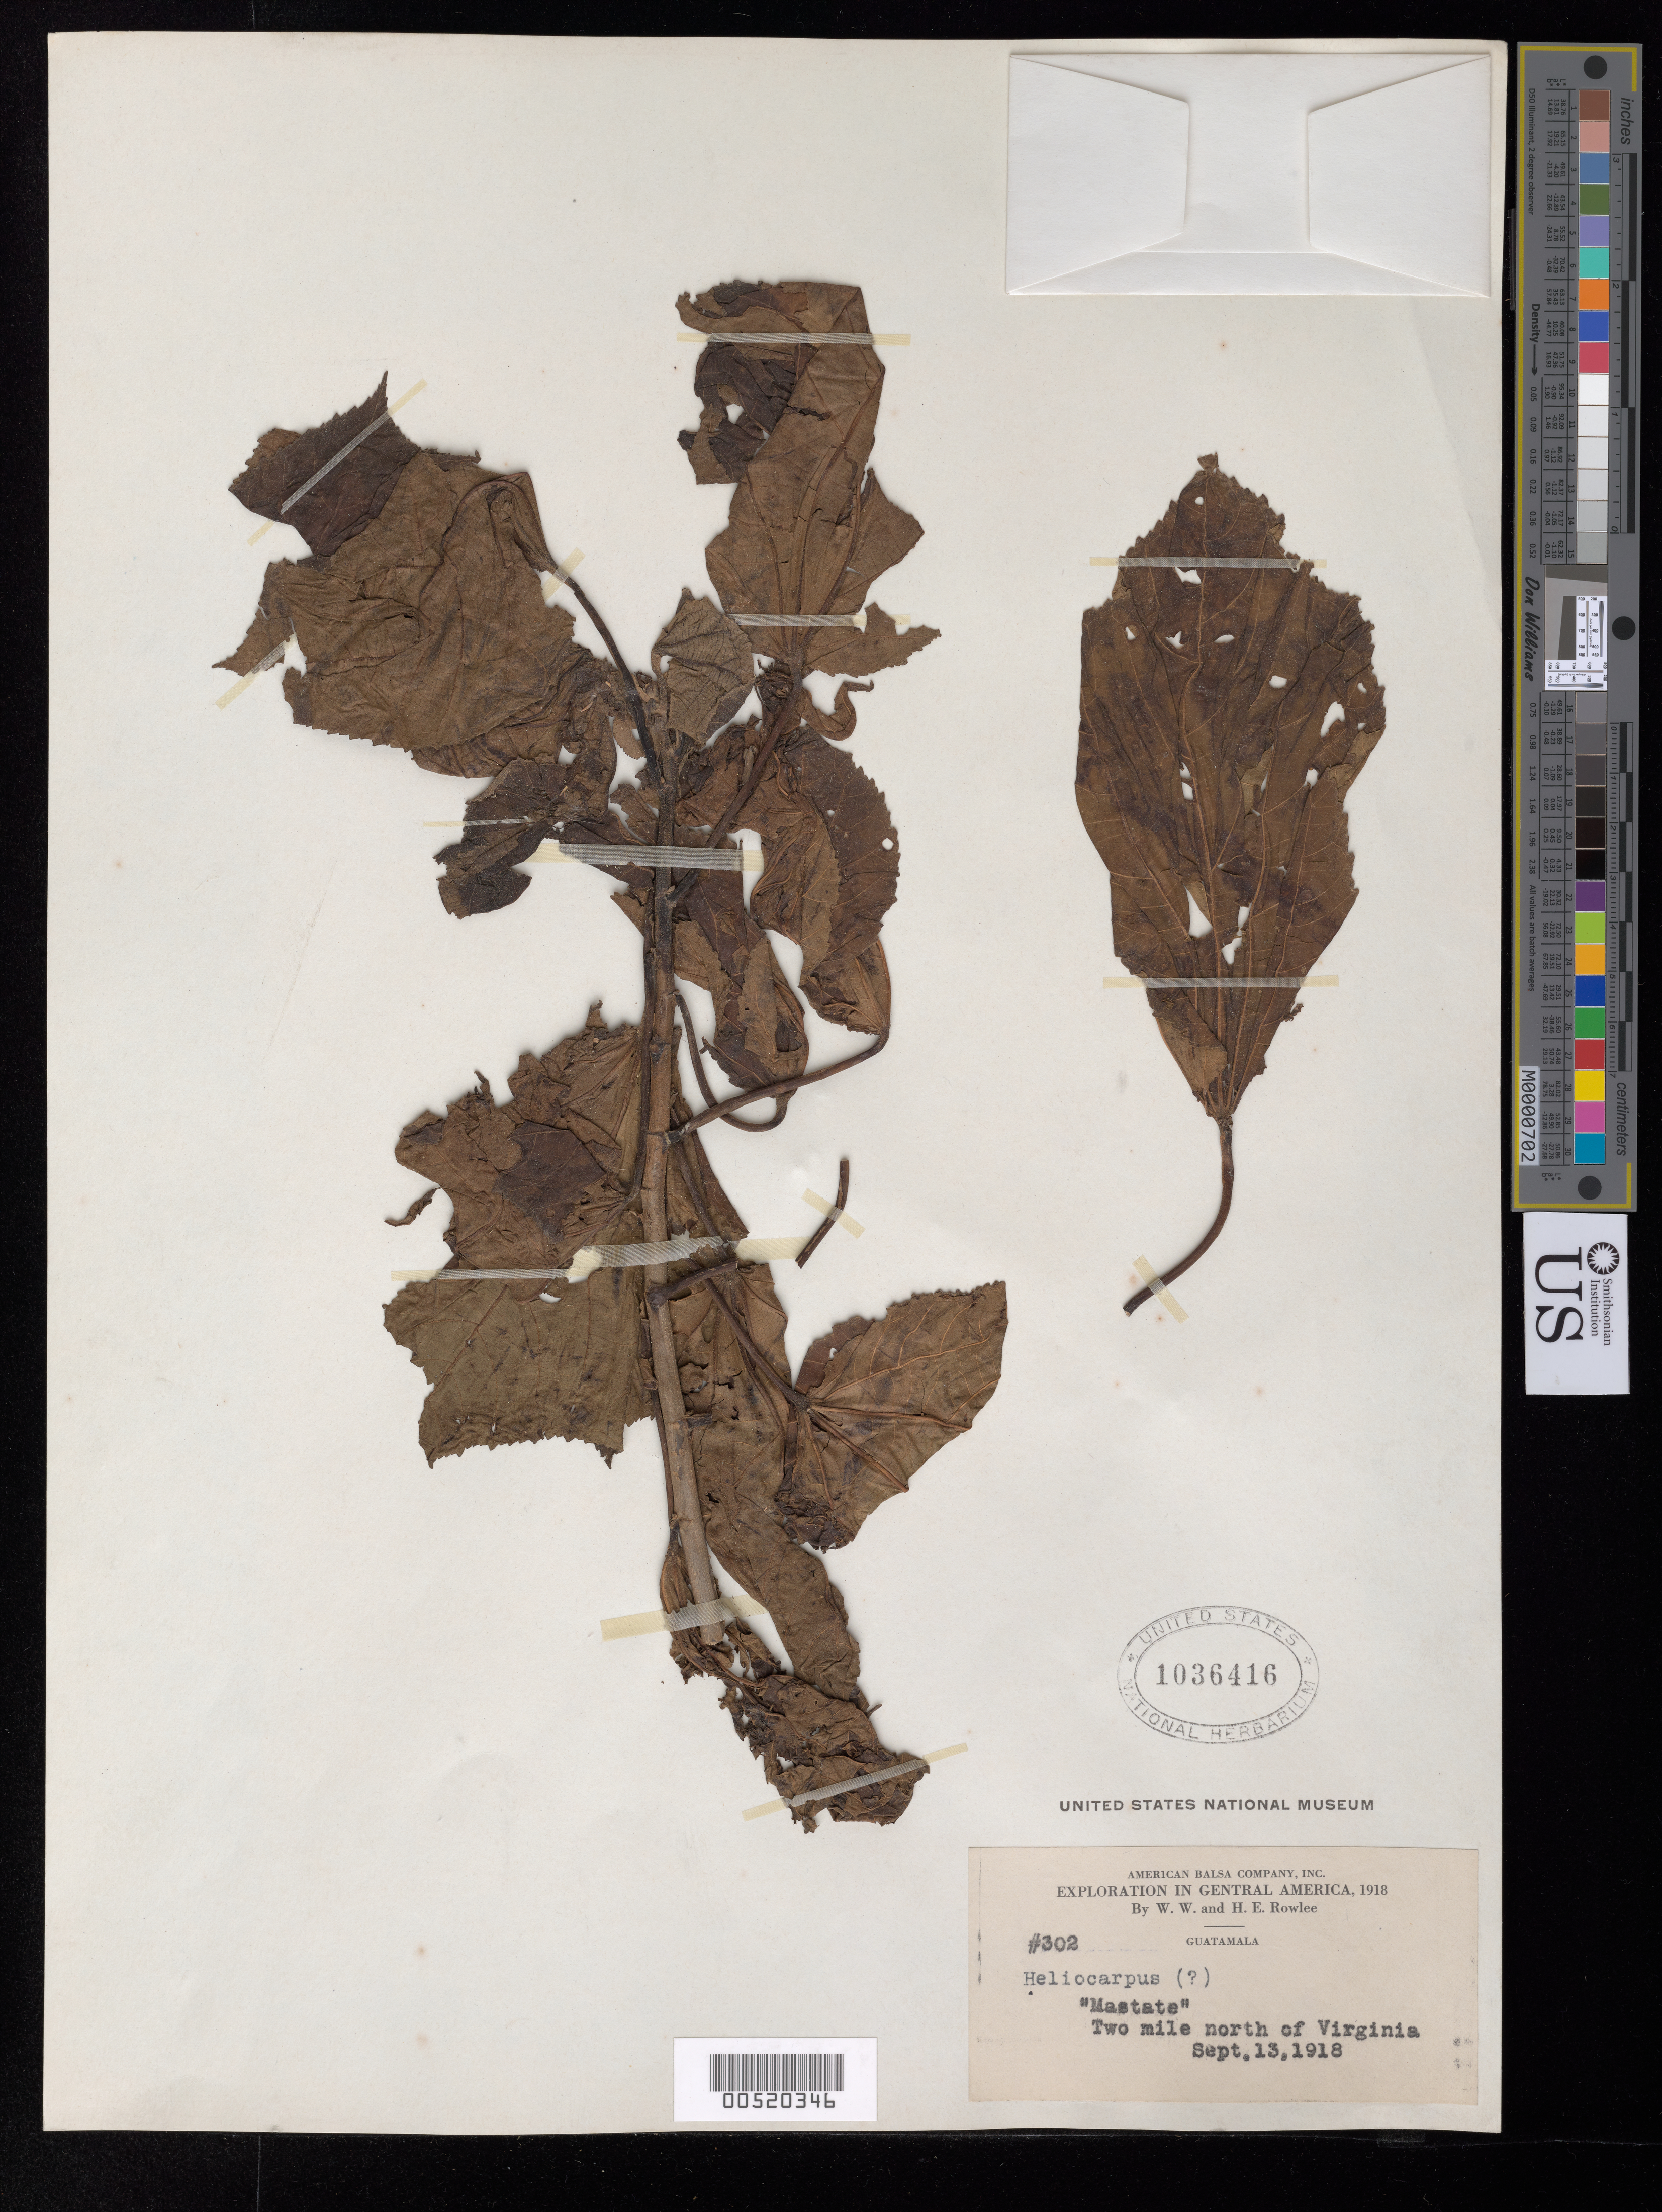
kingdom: Plantae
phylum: Tracheophyta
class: Magnoliopsida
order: Malvales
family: Malvaceae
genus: Heliocarpus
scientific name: Heliocarpus sp.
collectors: W. W. Rowlee & H. E. Rowlee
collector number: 302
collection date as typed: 13 Sep 1918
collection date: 1918-09-13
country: Guatemala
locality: N of Virginia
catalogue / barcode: US 1036416